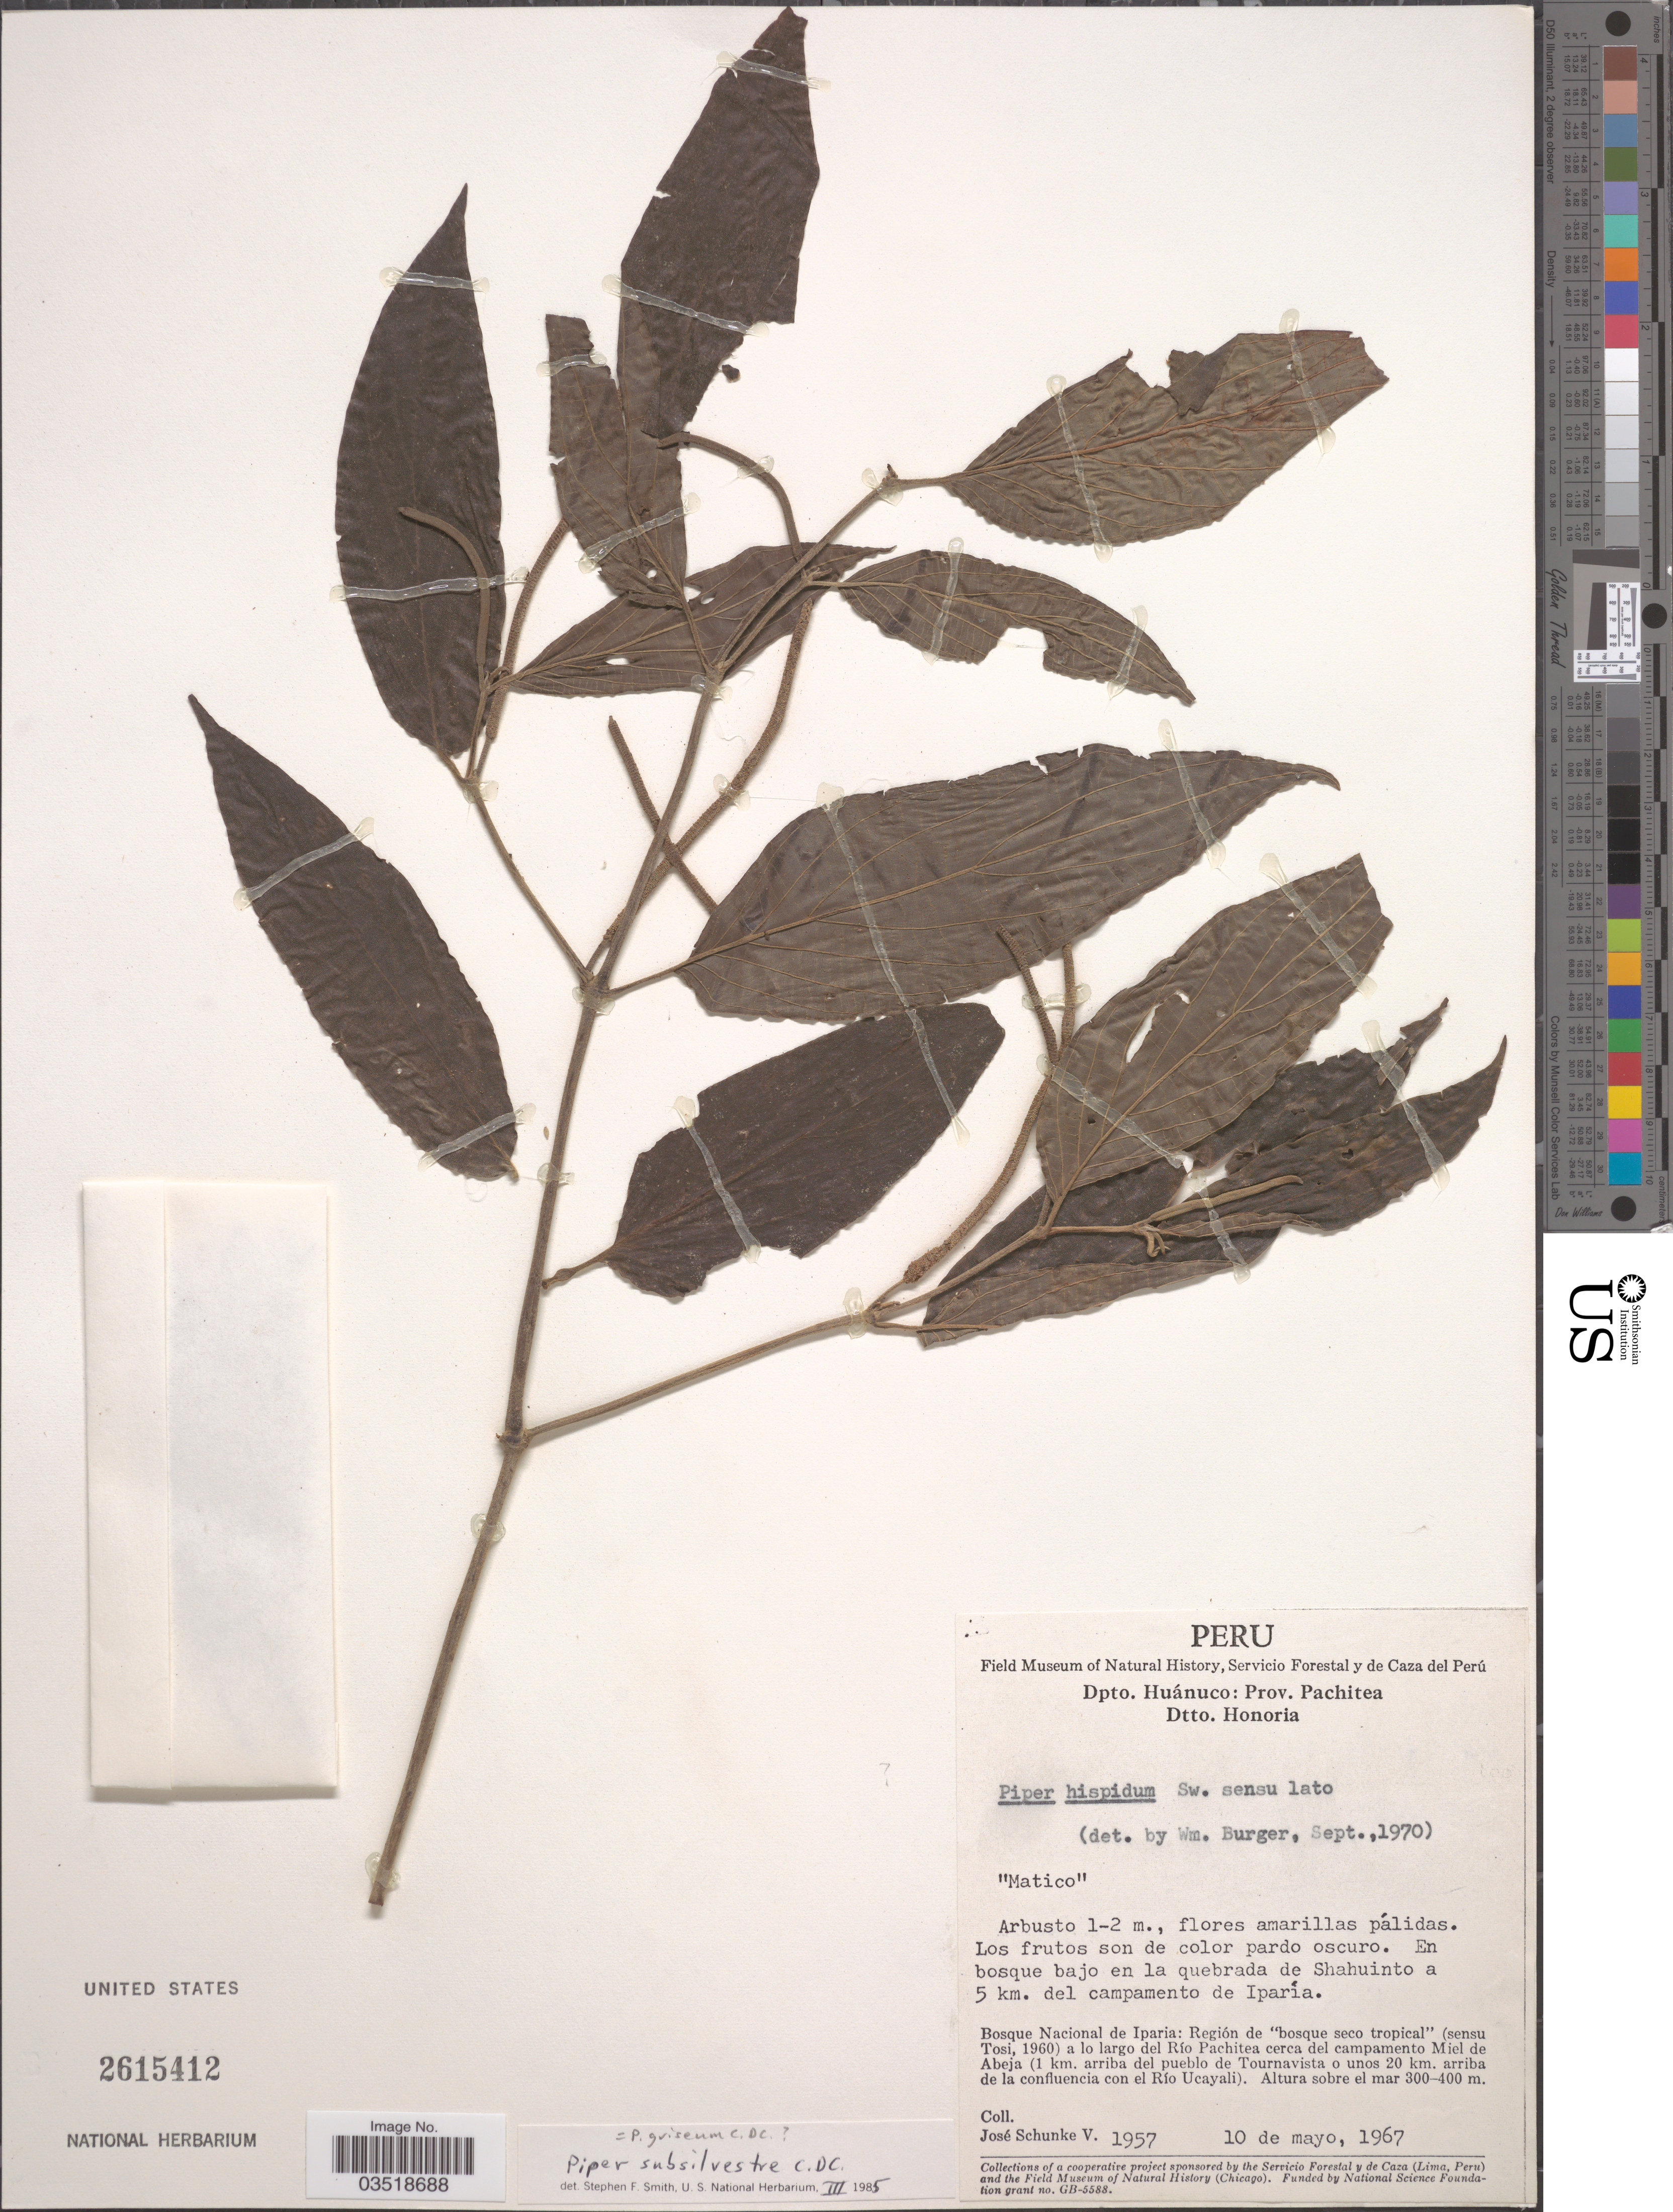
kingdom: Plantae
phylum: Tracheophyta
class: Magnoliopsida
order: Piperales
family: Piperaceae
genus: Piper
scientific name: Piper subsilvestre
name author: C. DC.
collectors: J. Schunke Vigo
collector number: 1957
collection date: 1967-05-10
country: Peru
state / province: Huánuco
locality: Dpto. Huánuco: Prov. Pachitea. Dtto. Honoria. En bosque bajo en la quebrada de Shahuinto a 5 km. del campamento de Iparía. Bosque Nacional de Iparia: Región de "bosque seco tropical" (sensu Tosi, 1960) a lo largo del Río Pachitea cerca del campamento Miel de Abeja ( 1km. arriba del pueblo de Tournavista o unos 20 km. arriba de la confluencia con el Río Ucayali.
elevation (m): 300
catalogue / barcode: US 2615412